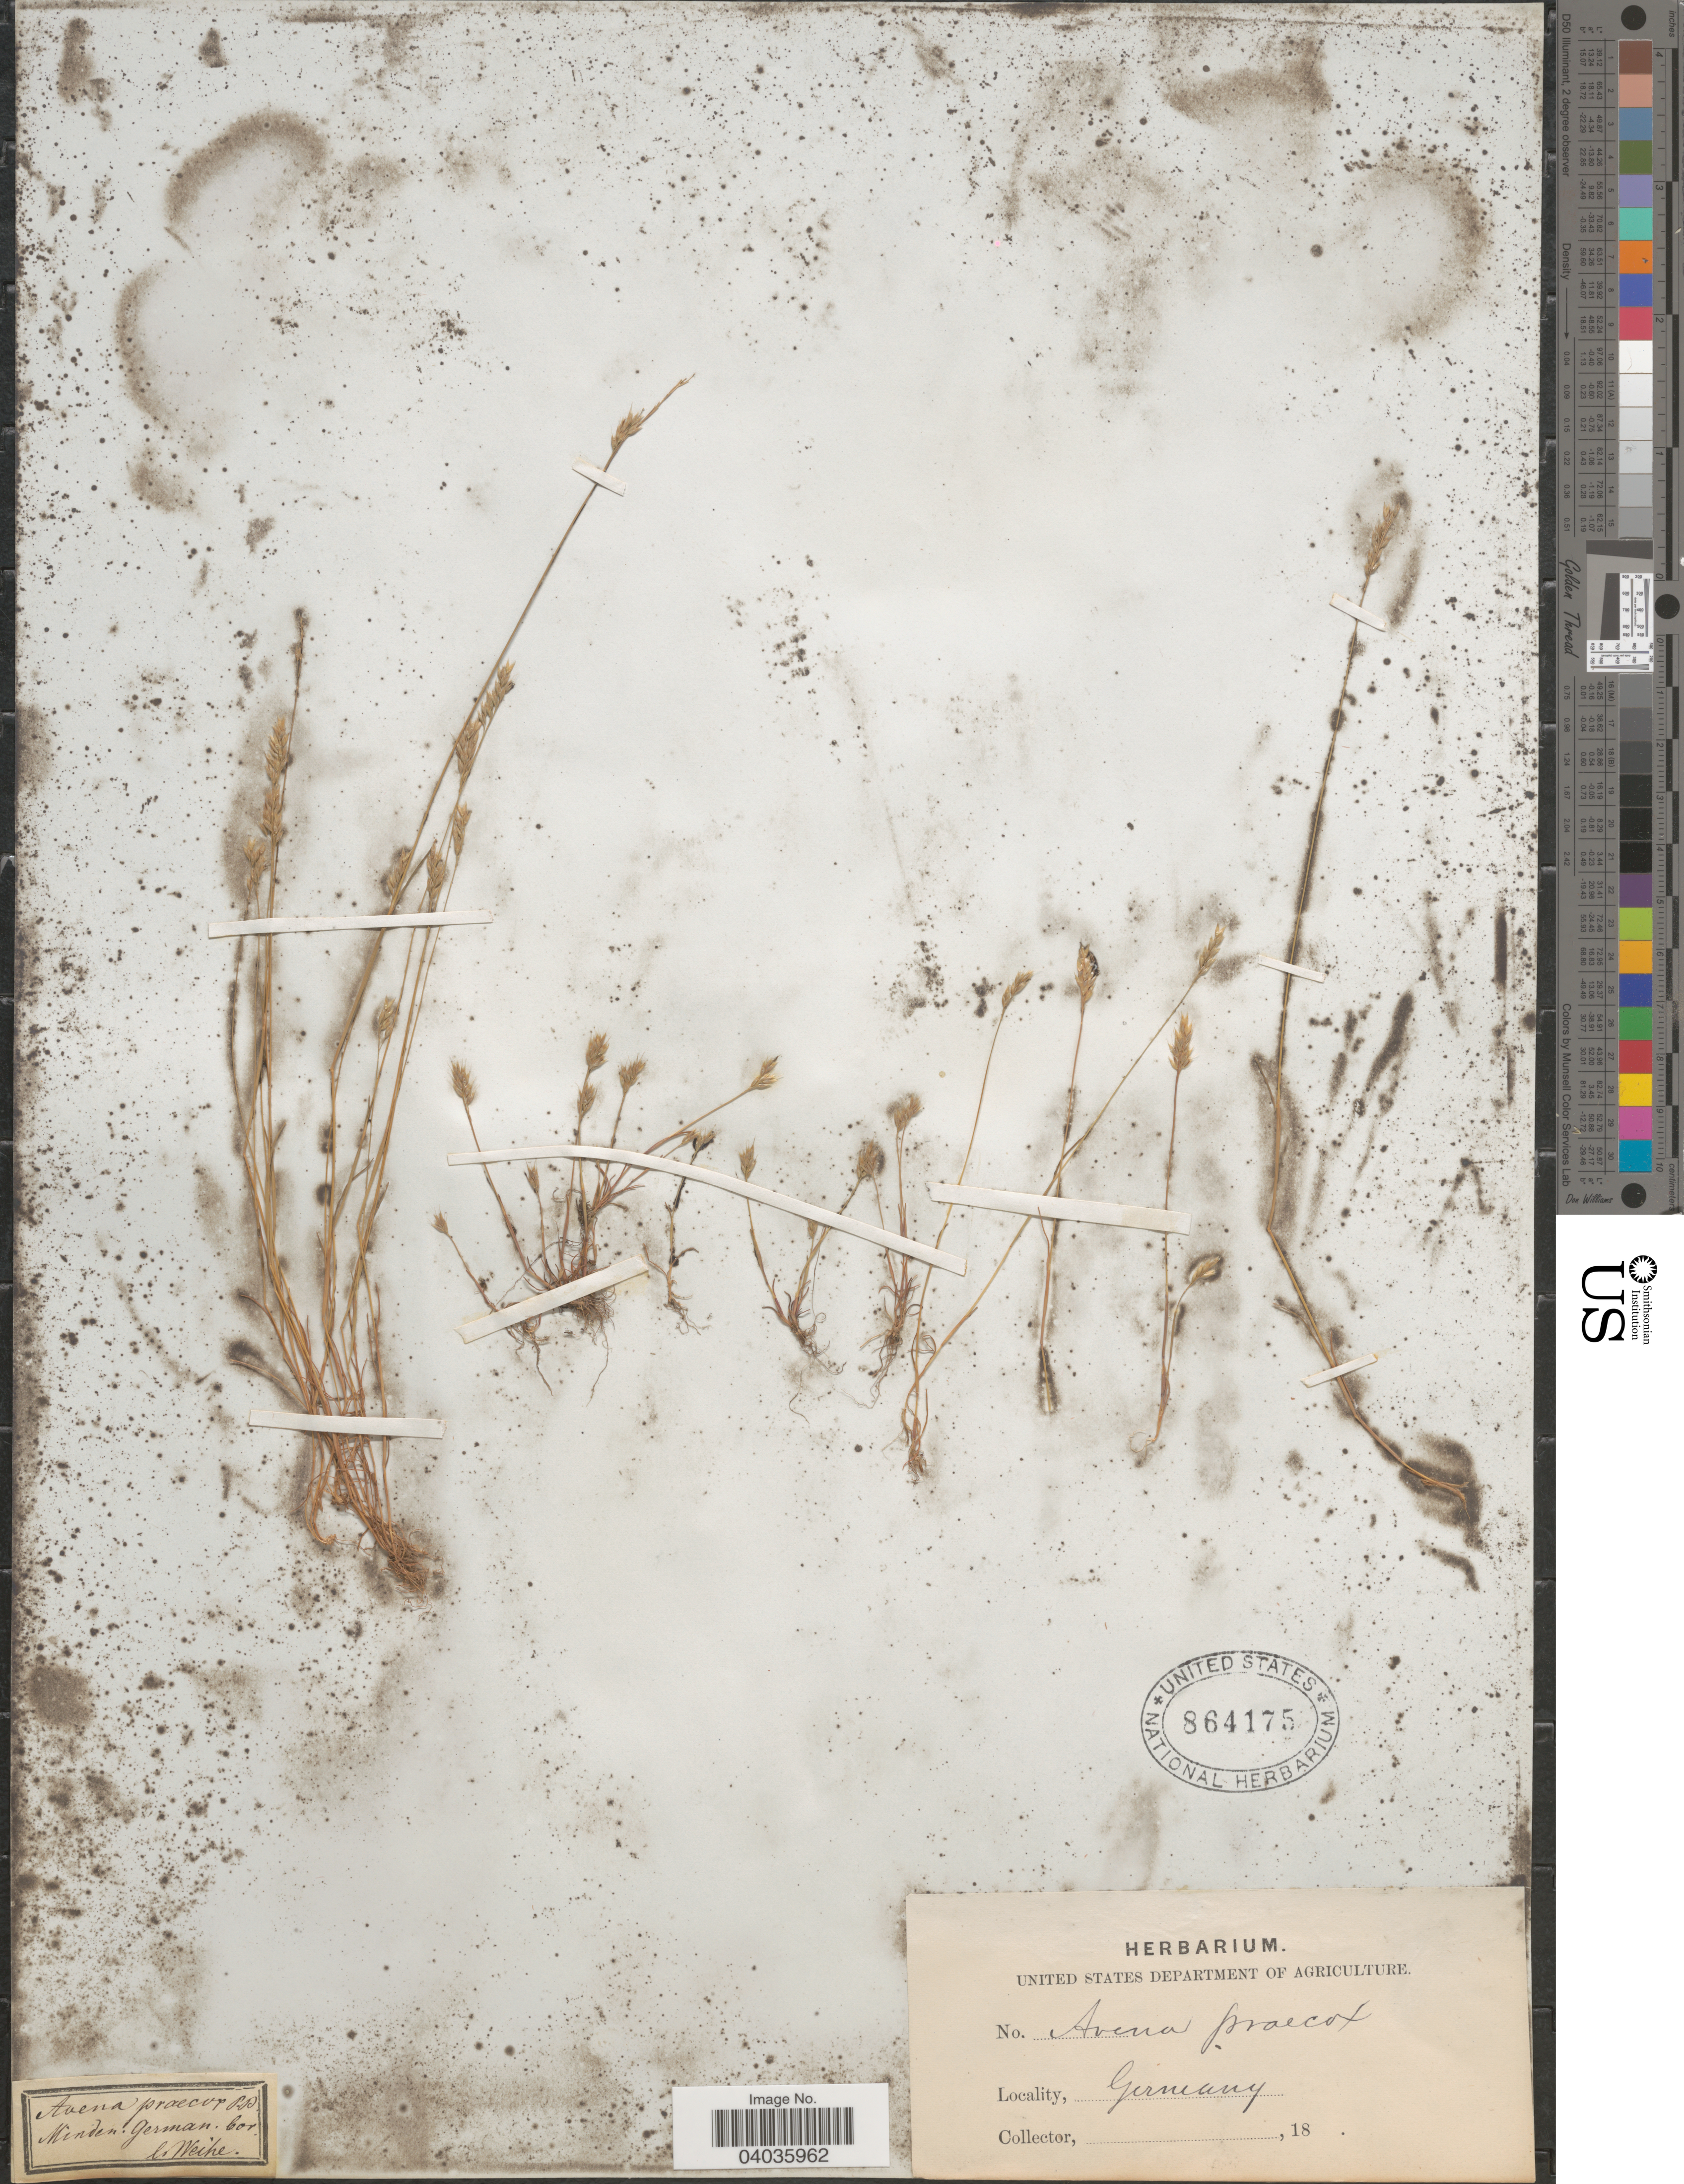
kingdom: Plantae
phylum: Tracheophyta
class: Liliopsida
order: Poales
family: Poaceae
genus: Aira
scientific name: Aira praecox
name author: L.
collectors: C. Weihe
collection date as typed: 18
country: Germany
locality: Minden. German. bor.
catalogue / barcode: US 864175